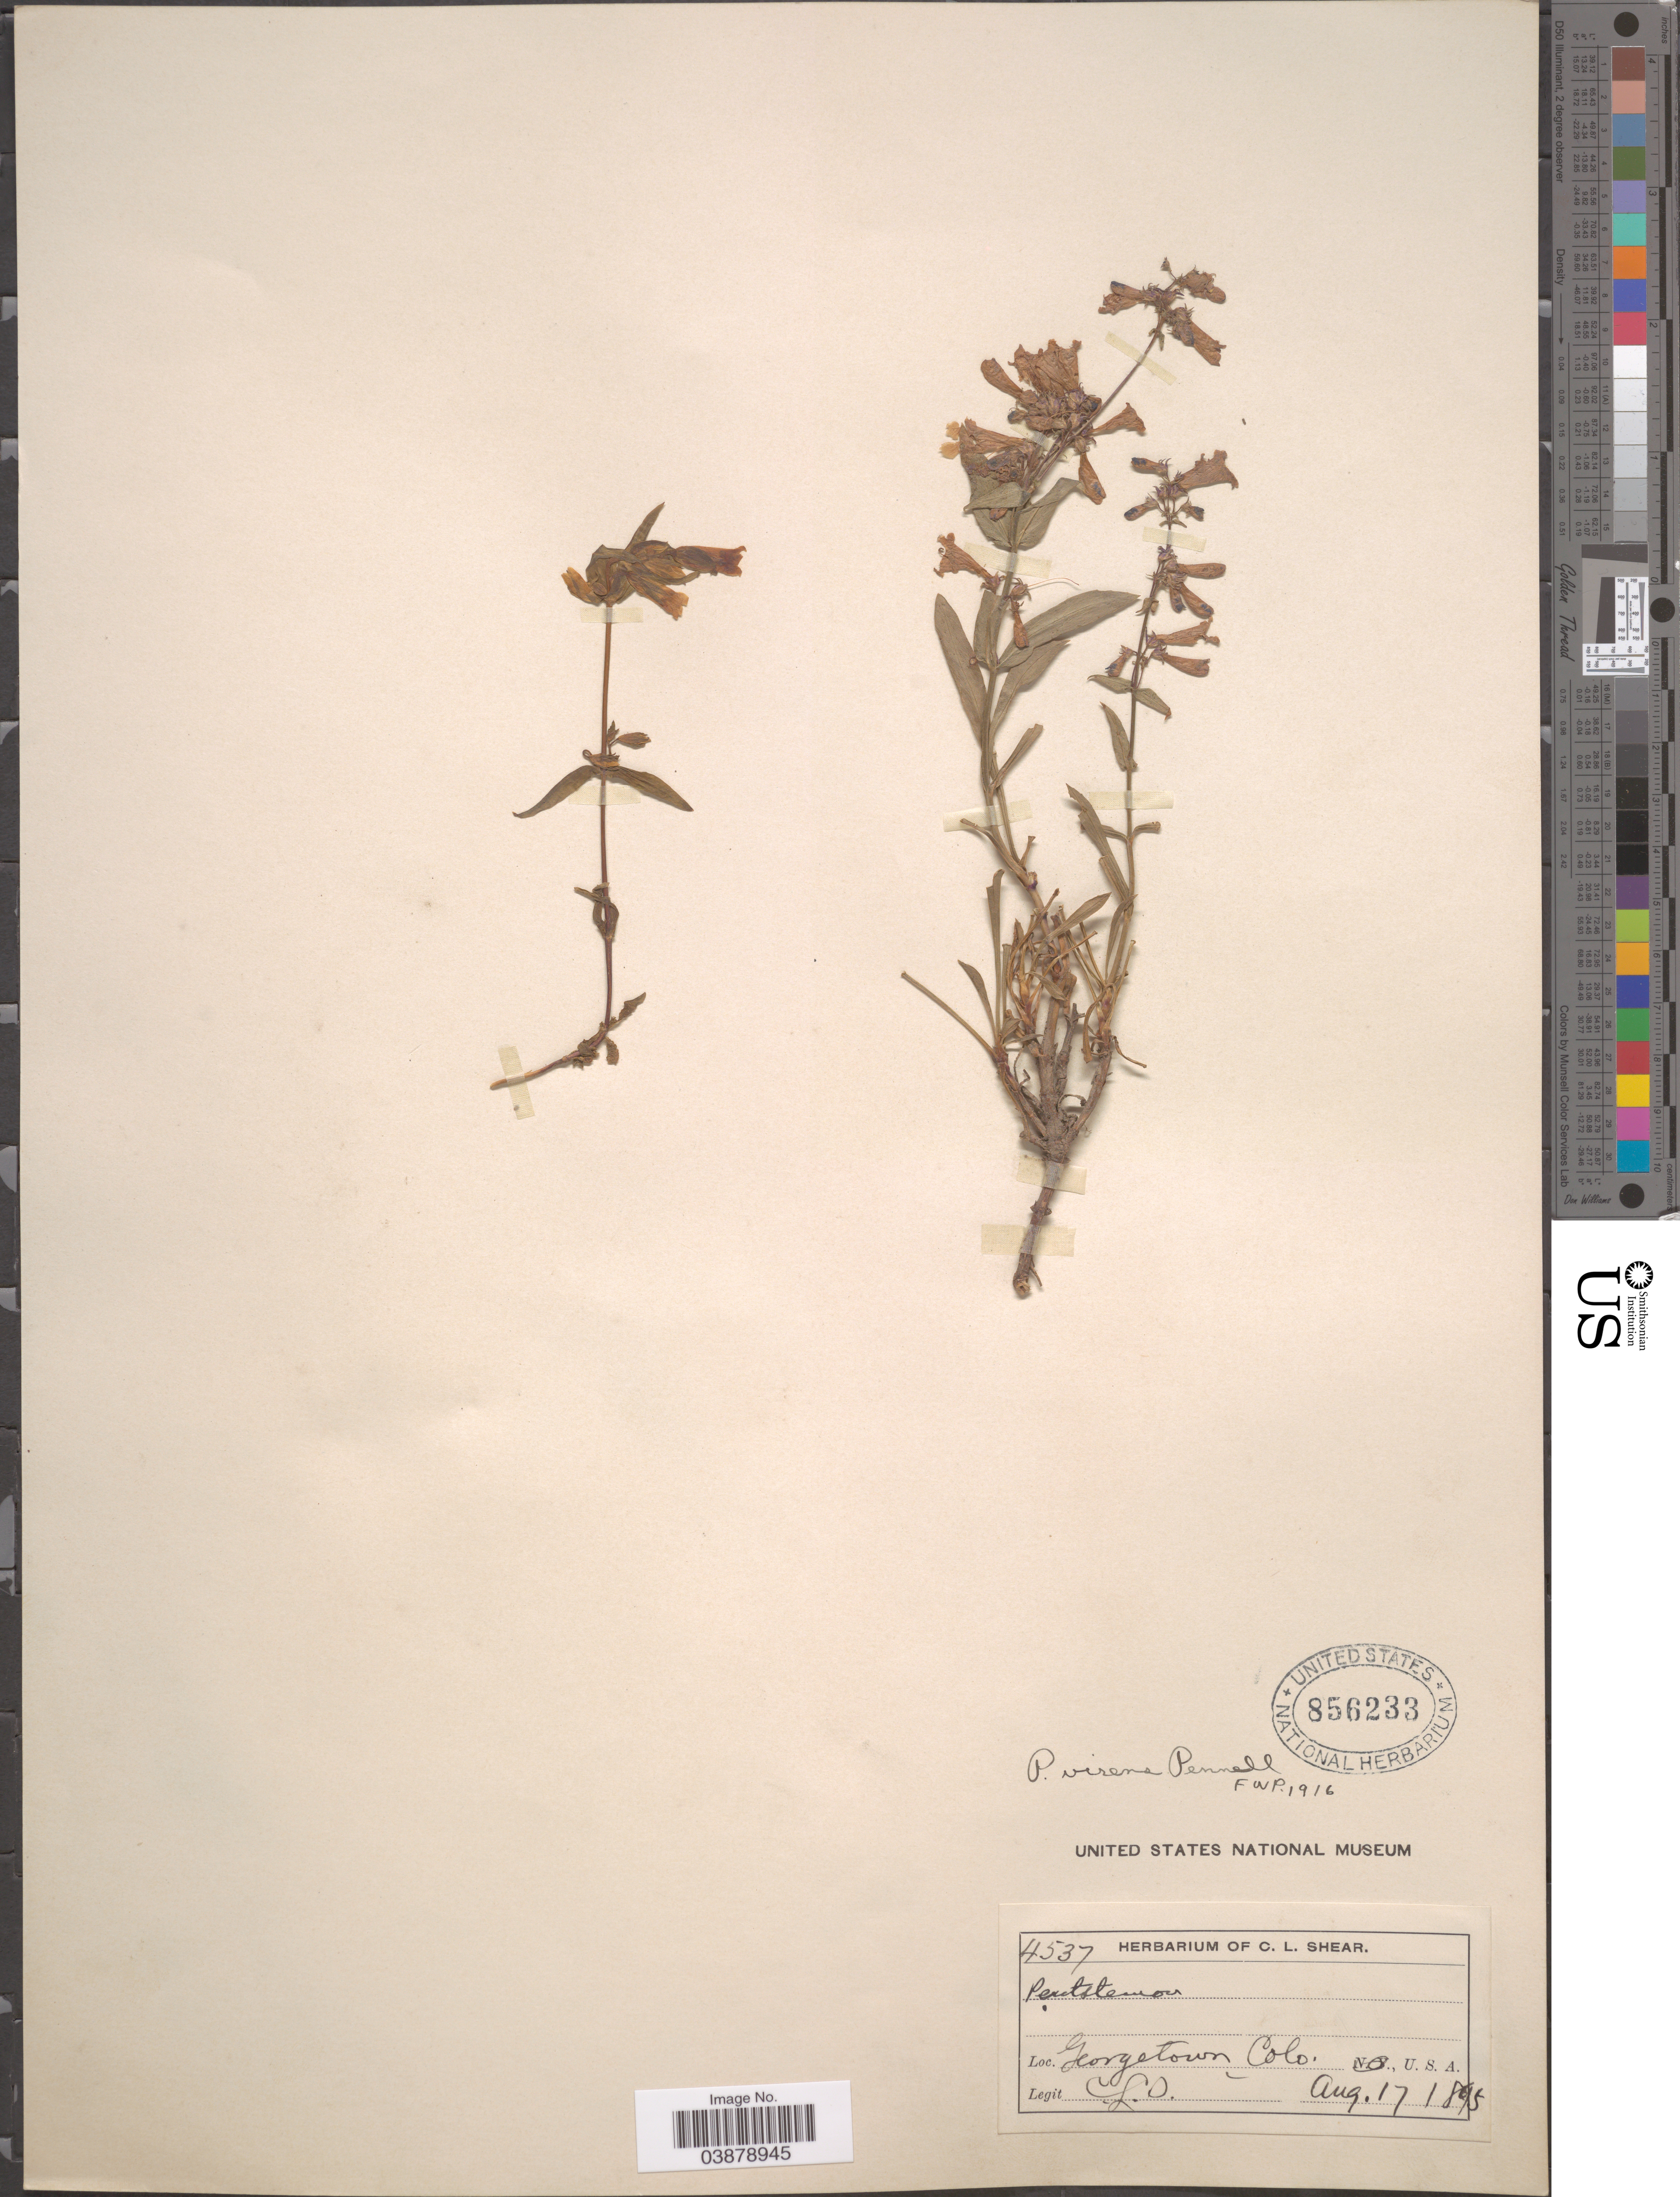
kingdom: Plantae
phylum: Tracheophyta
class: Magnoliopsida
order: Lamiales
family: Plantaginaceae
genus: Penstemon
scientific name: Penstemon virens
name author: Pennell ex Rydb.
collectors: C. L. Shear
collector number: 4537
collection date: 1895-08-17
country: United States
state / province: Colorado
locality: Georgetown.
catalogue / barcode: US 856233